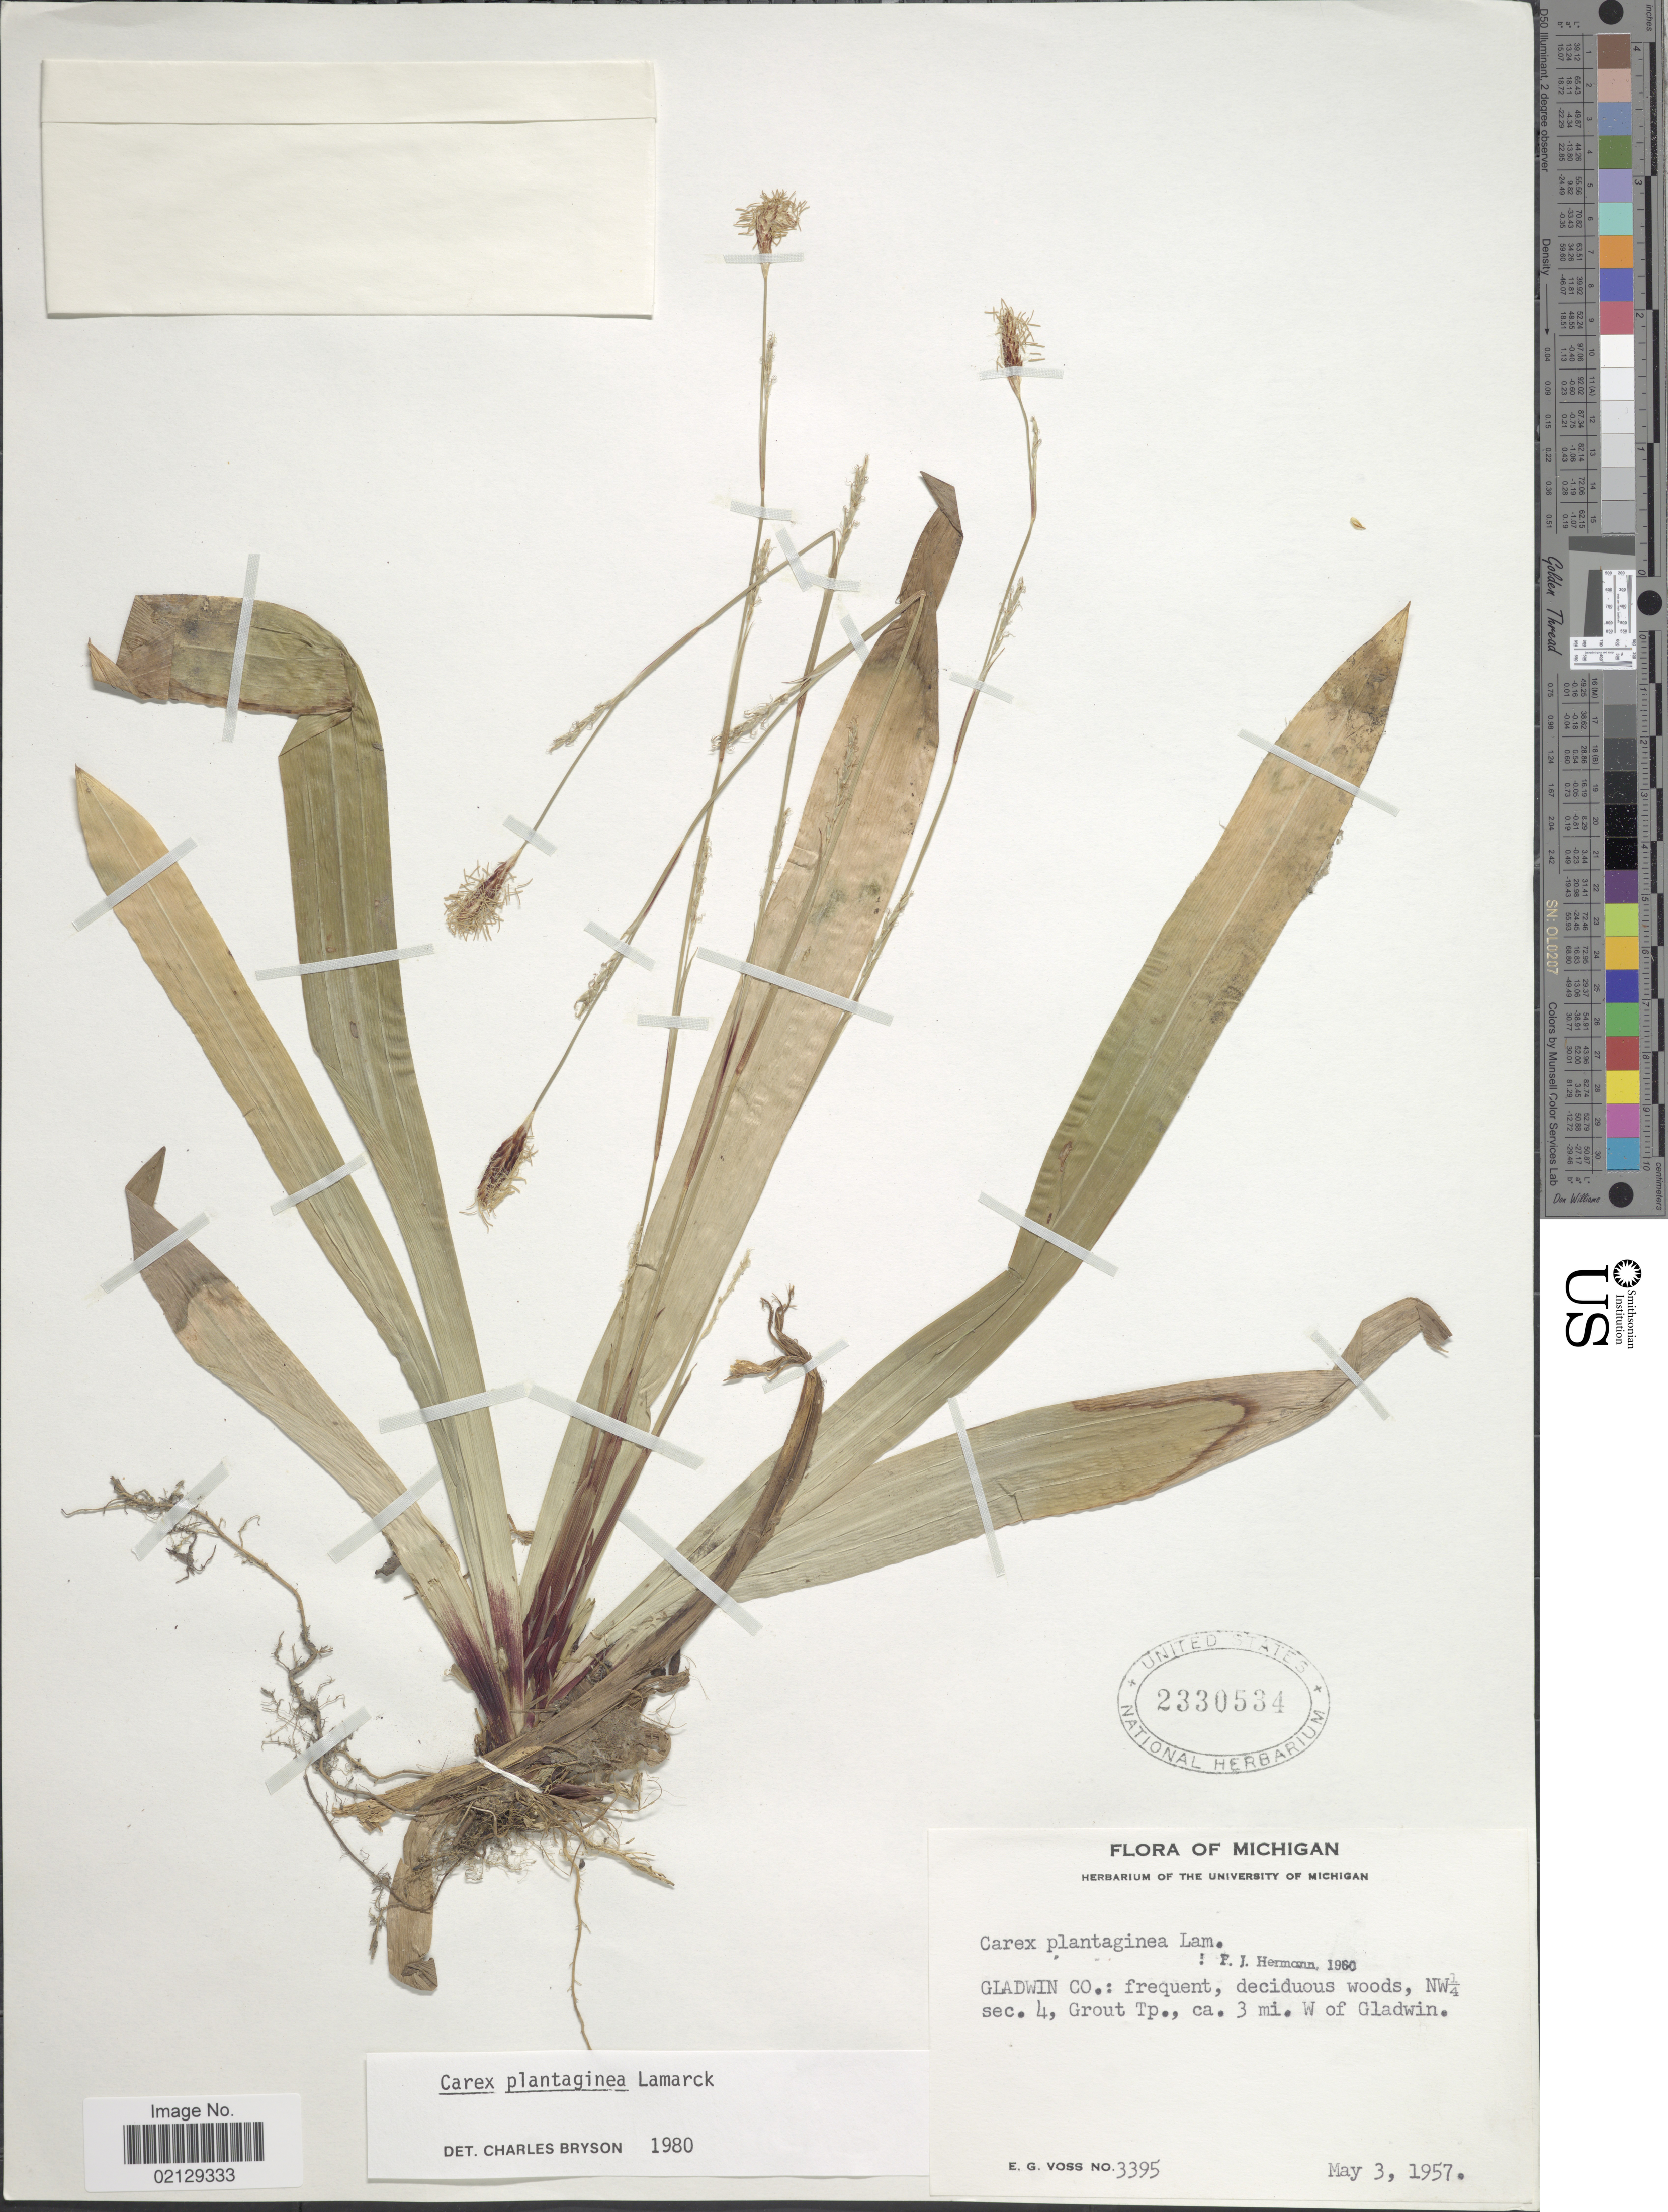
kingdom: Plantae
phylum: Tracheophyta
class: Liliopsida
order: Poales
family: Cyperaceae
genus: Carex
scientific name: Carex plantaginea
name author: Lam.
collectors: E. G. Voss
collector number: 3395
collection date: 1957-05-03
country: United States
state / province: Michigan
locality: Gladwin Co.: deciduous woods, NW¼ sec. 4, Grout Tp., 3 mi. W of Gladwin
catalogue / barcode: US 2330534